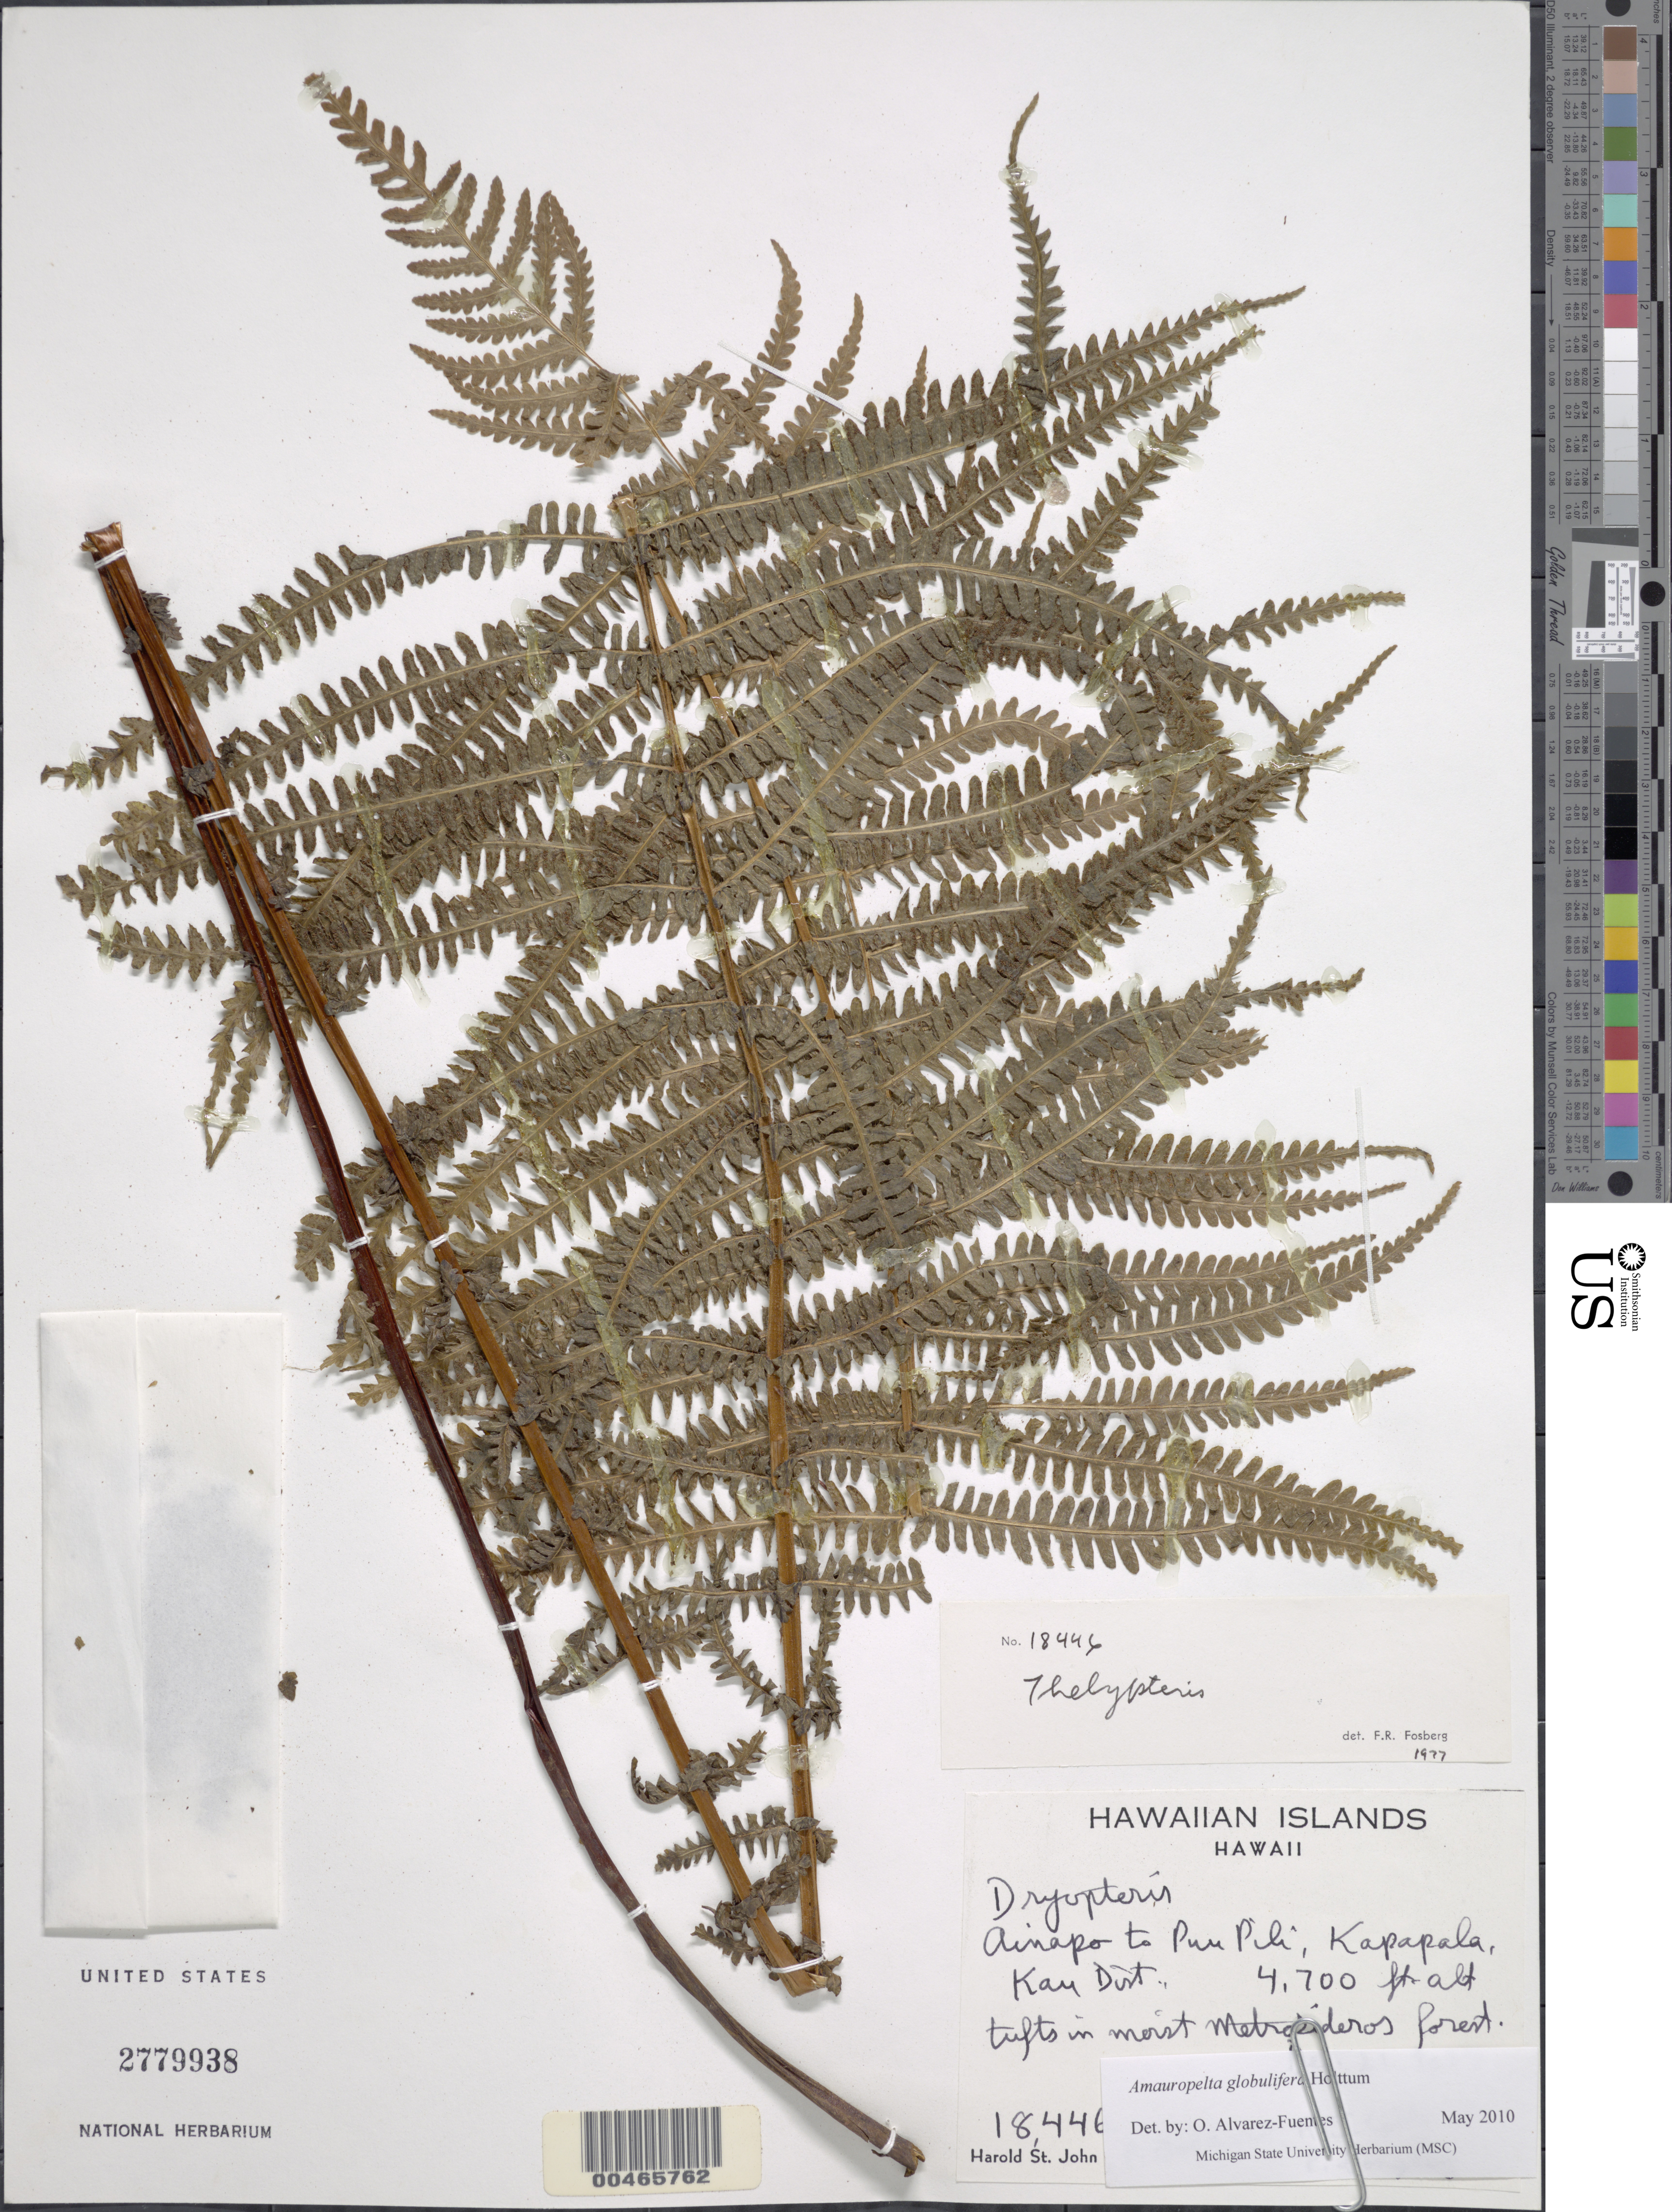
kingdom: Plantae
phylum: Tracheophyta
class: Polypodiopsida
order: Polypodiales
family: Thelypteridaceae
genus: Amauropelta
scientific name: Amauropelta globulifera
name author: (Brack.) Holttum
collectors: H. St. John, P. Baldwin, R. Catto & P. Langley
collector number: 18446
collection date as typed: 21 Dec 1937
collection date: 1937-12-21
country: United States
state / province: Hawaii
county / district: Hawaii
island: Hawaii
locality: Ainapo to Puu Pili, Kapapala, Kau Dist.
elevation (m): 1433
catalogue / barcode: US 2779938